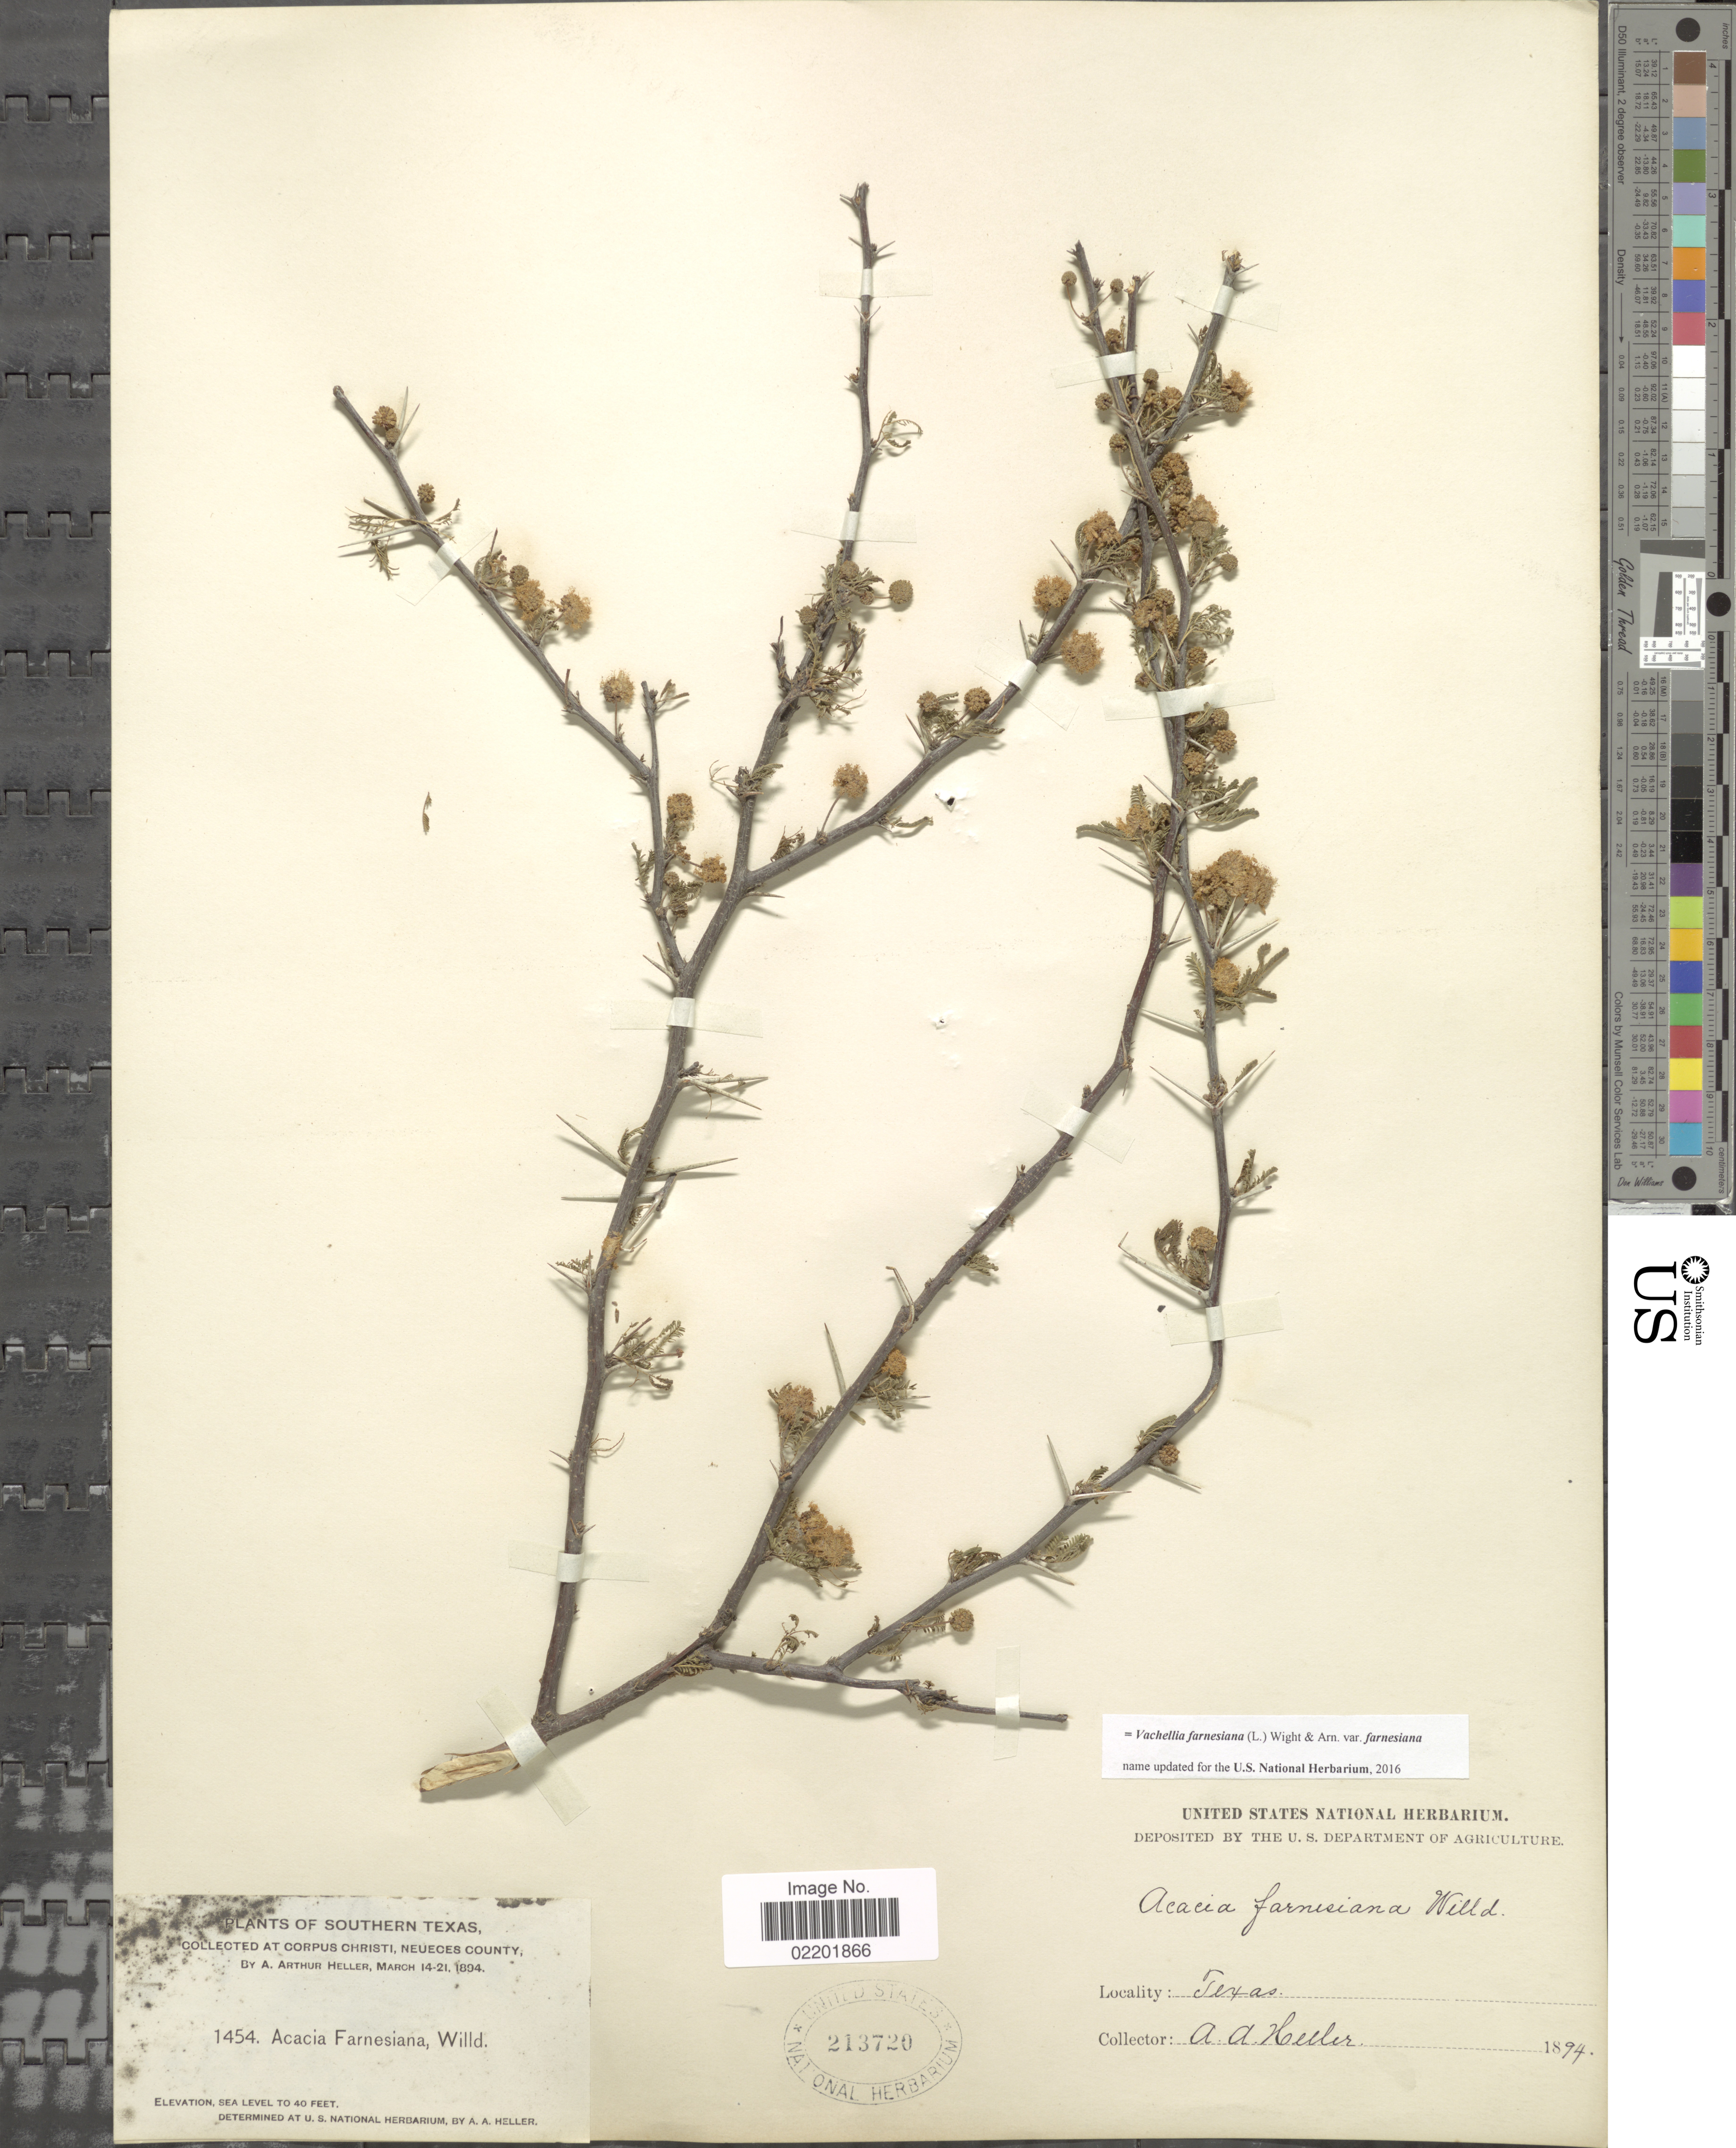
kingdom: Plantae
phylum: Tracheophyta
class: Magnoliopsida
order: Fabales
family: Fabaceae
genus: Vachellia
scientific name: Vachellia farnesiana var. farnesiana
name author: (L.) Wight & Arn.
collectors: A. A. Heller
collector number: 1454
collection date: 1894-03-14/1894-03-21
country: United States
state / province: Texas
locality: Southern Texas, Corpus Christi, Neueces County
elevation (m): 12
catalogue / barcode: US 213720